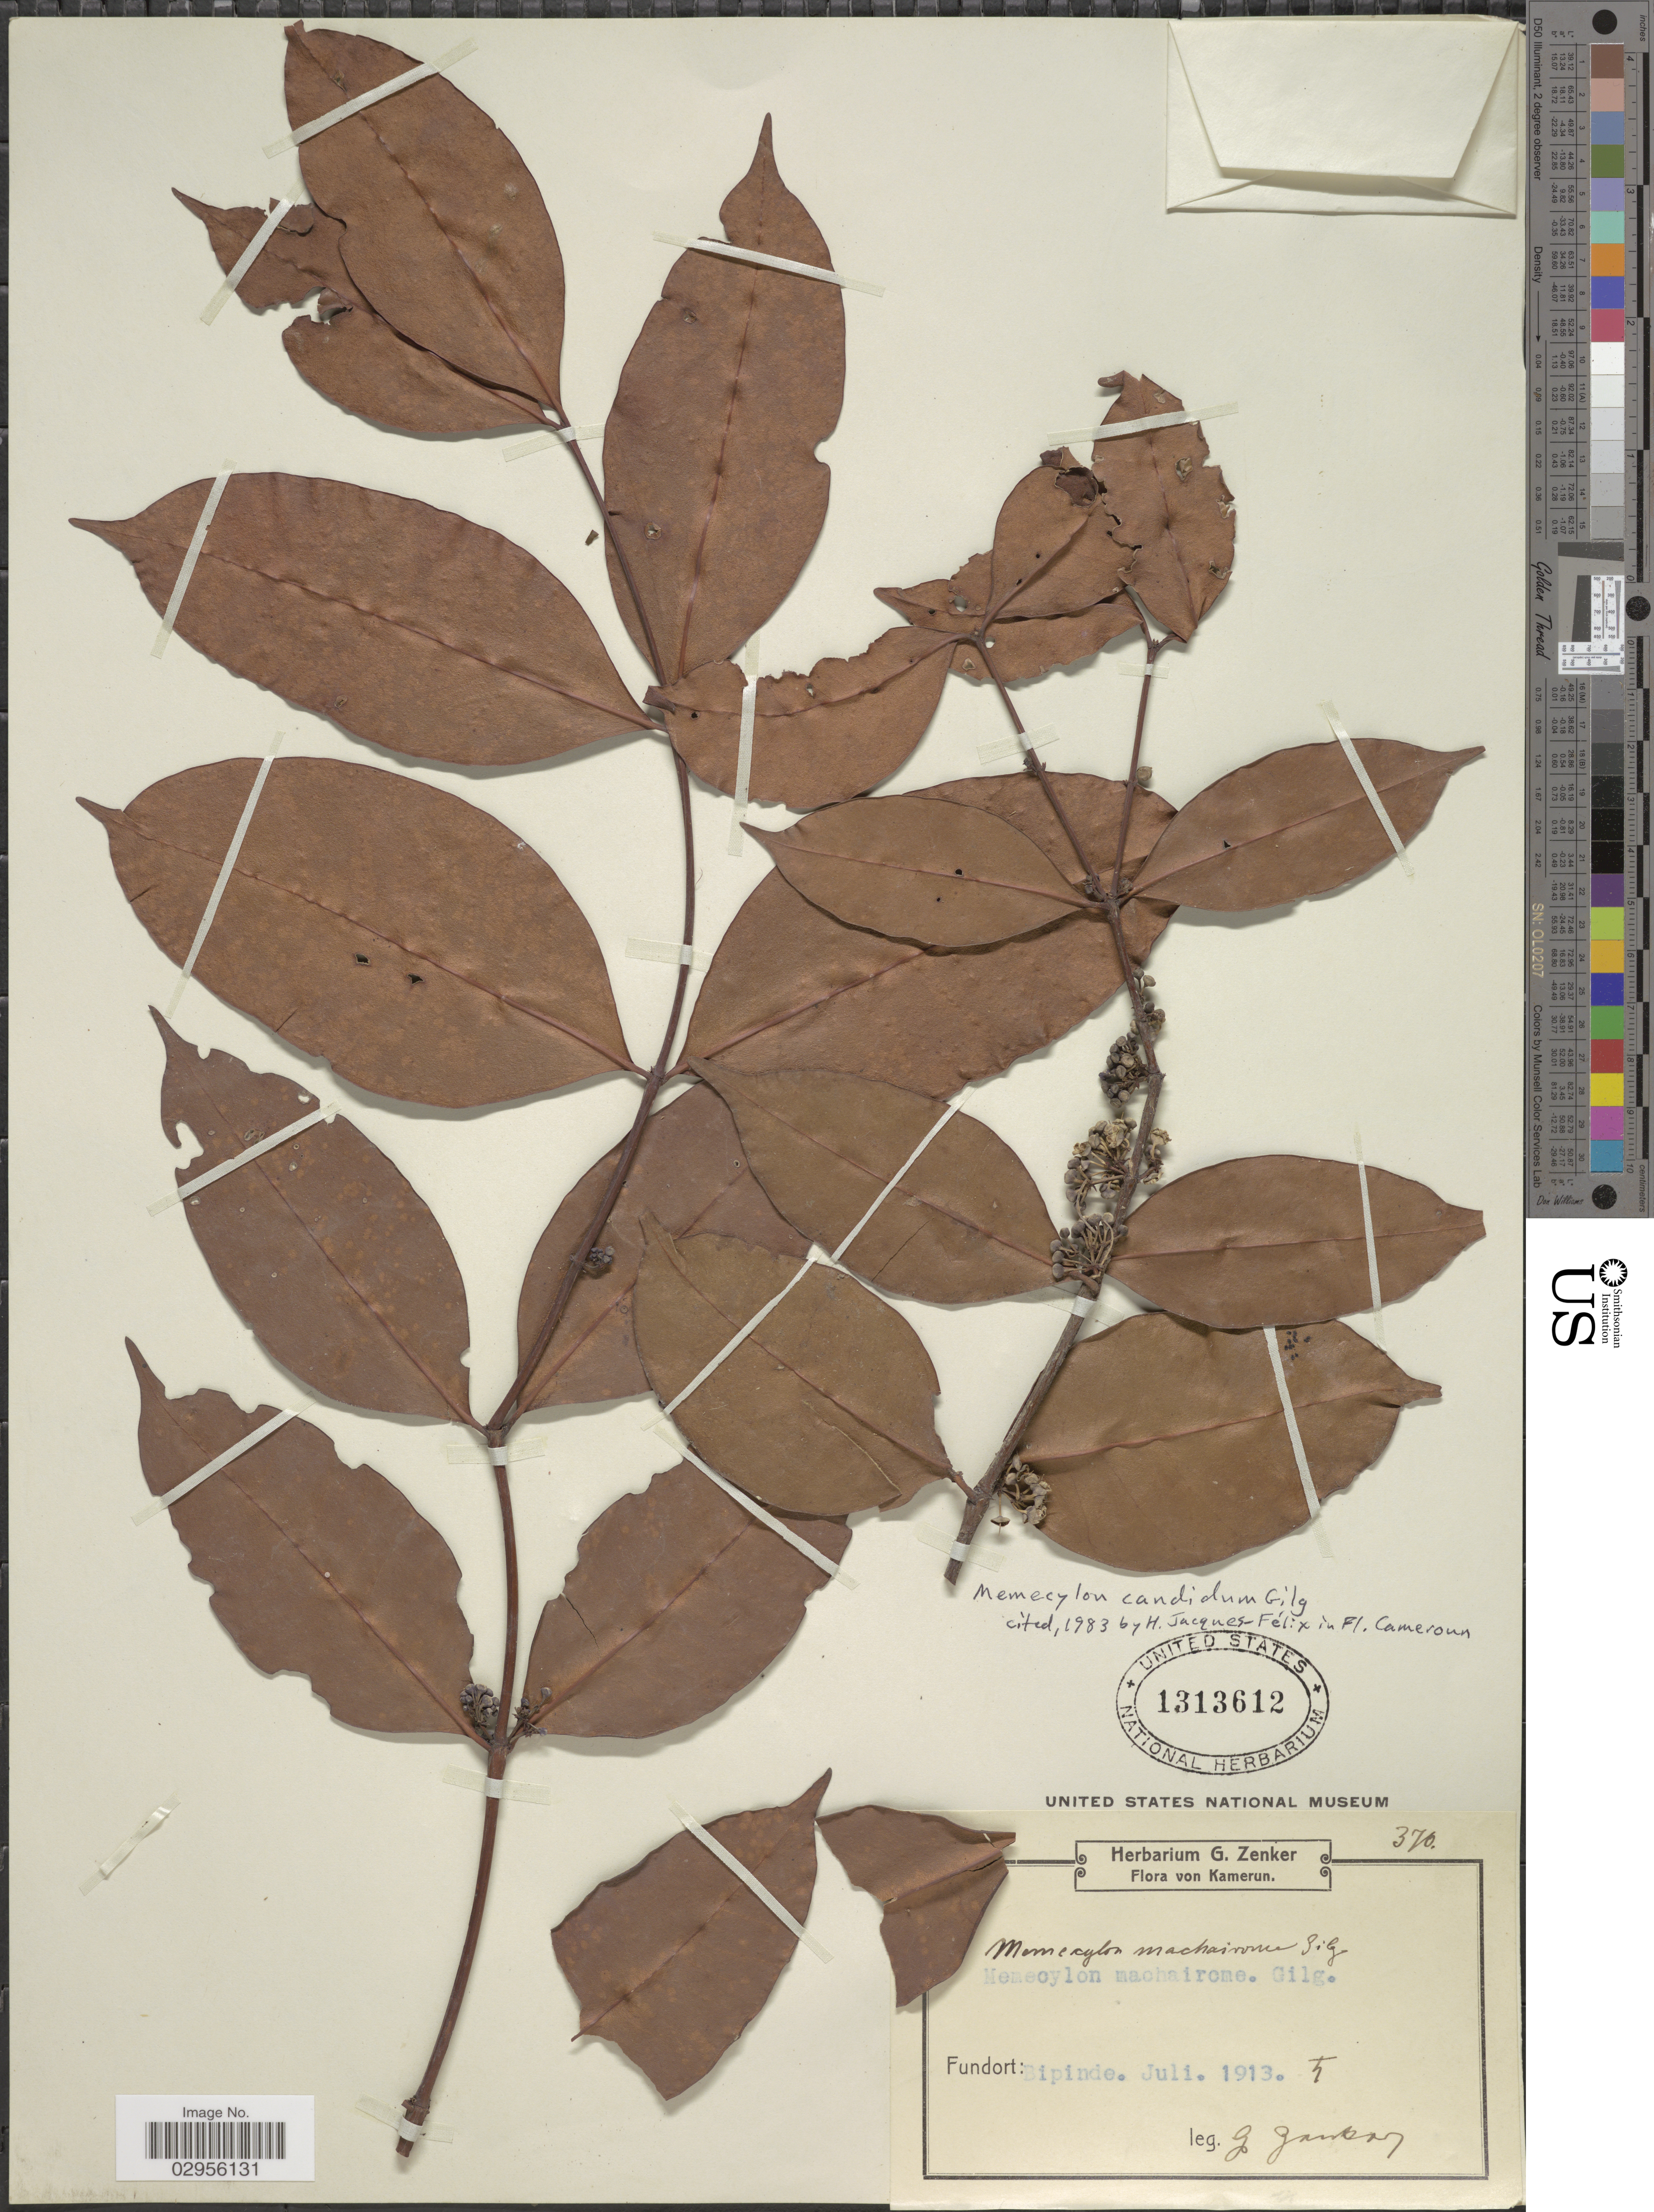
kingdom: Plantae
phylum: Tracheophyta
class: Magnoliopsida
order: Myrtales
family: Melastomataceae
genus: Memecylon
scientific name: Memecylon candidum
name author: Gilg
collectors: G. A. Zenker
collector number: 370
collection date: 1913-07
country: Cameroon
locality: Bipinde.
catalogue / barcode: US 1313612